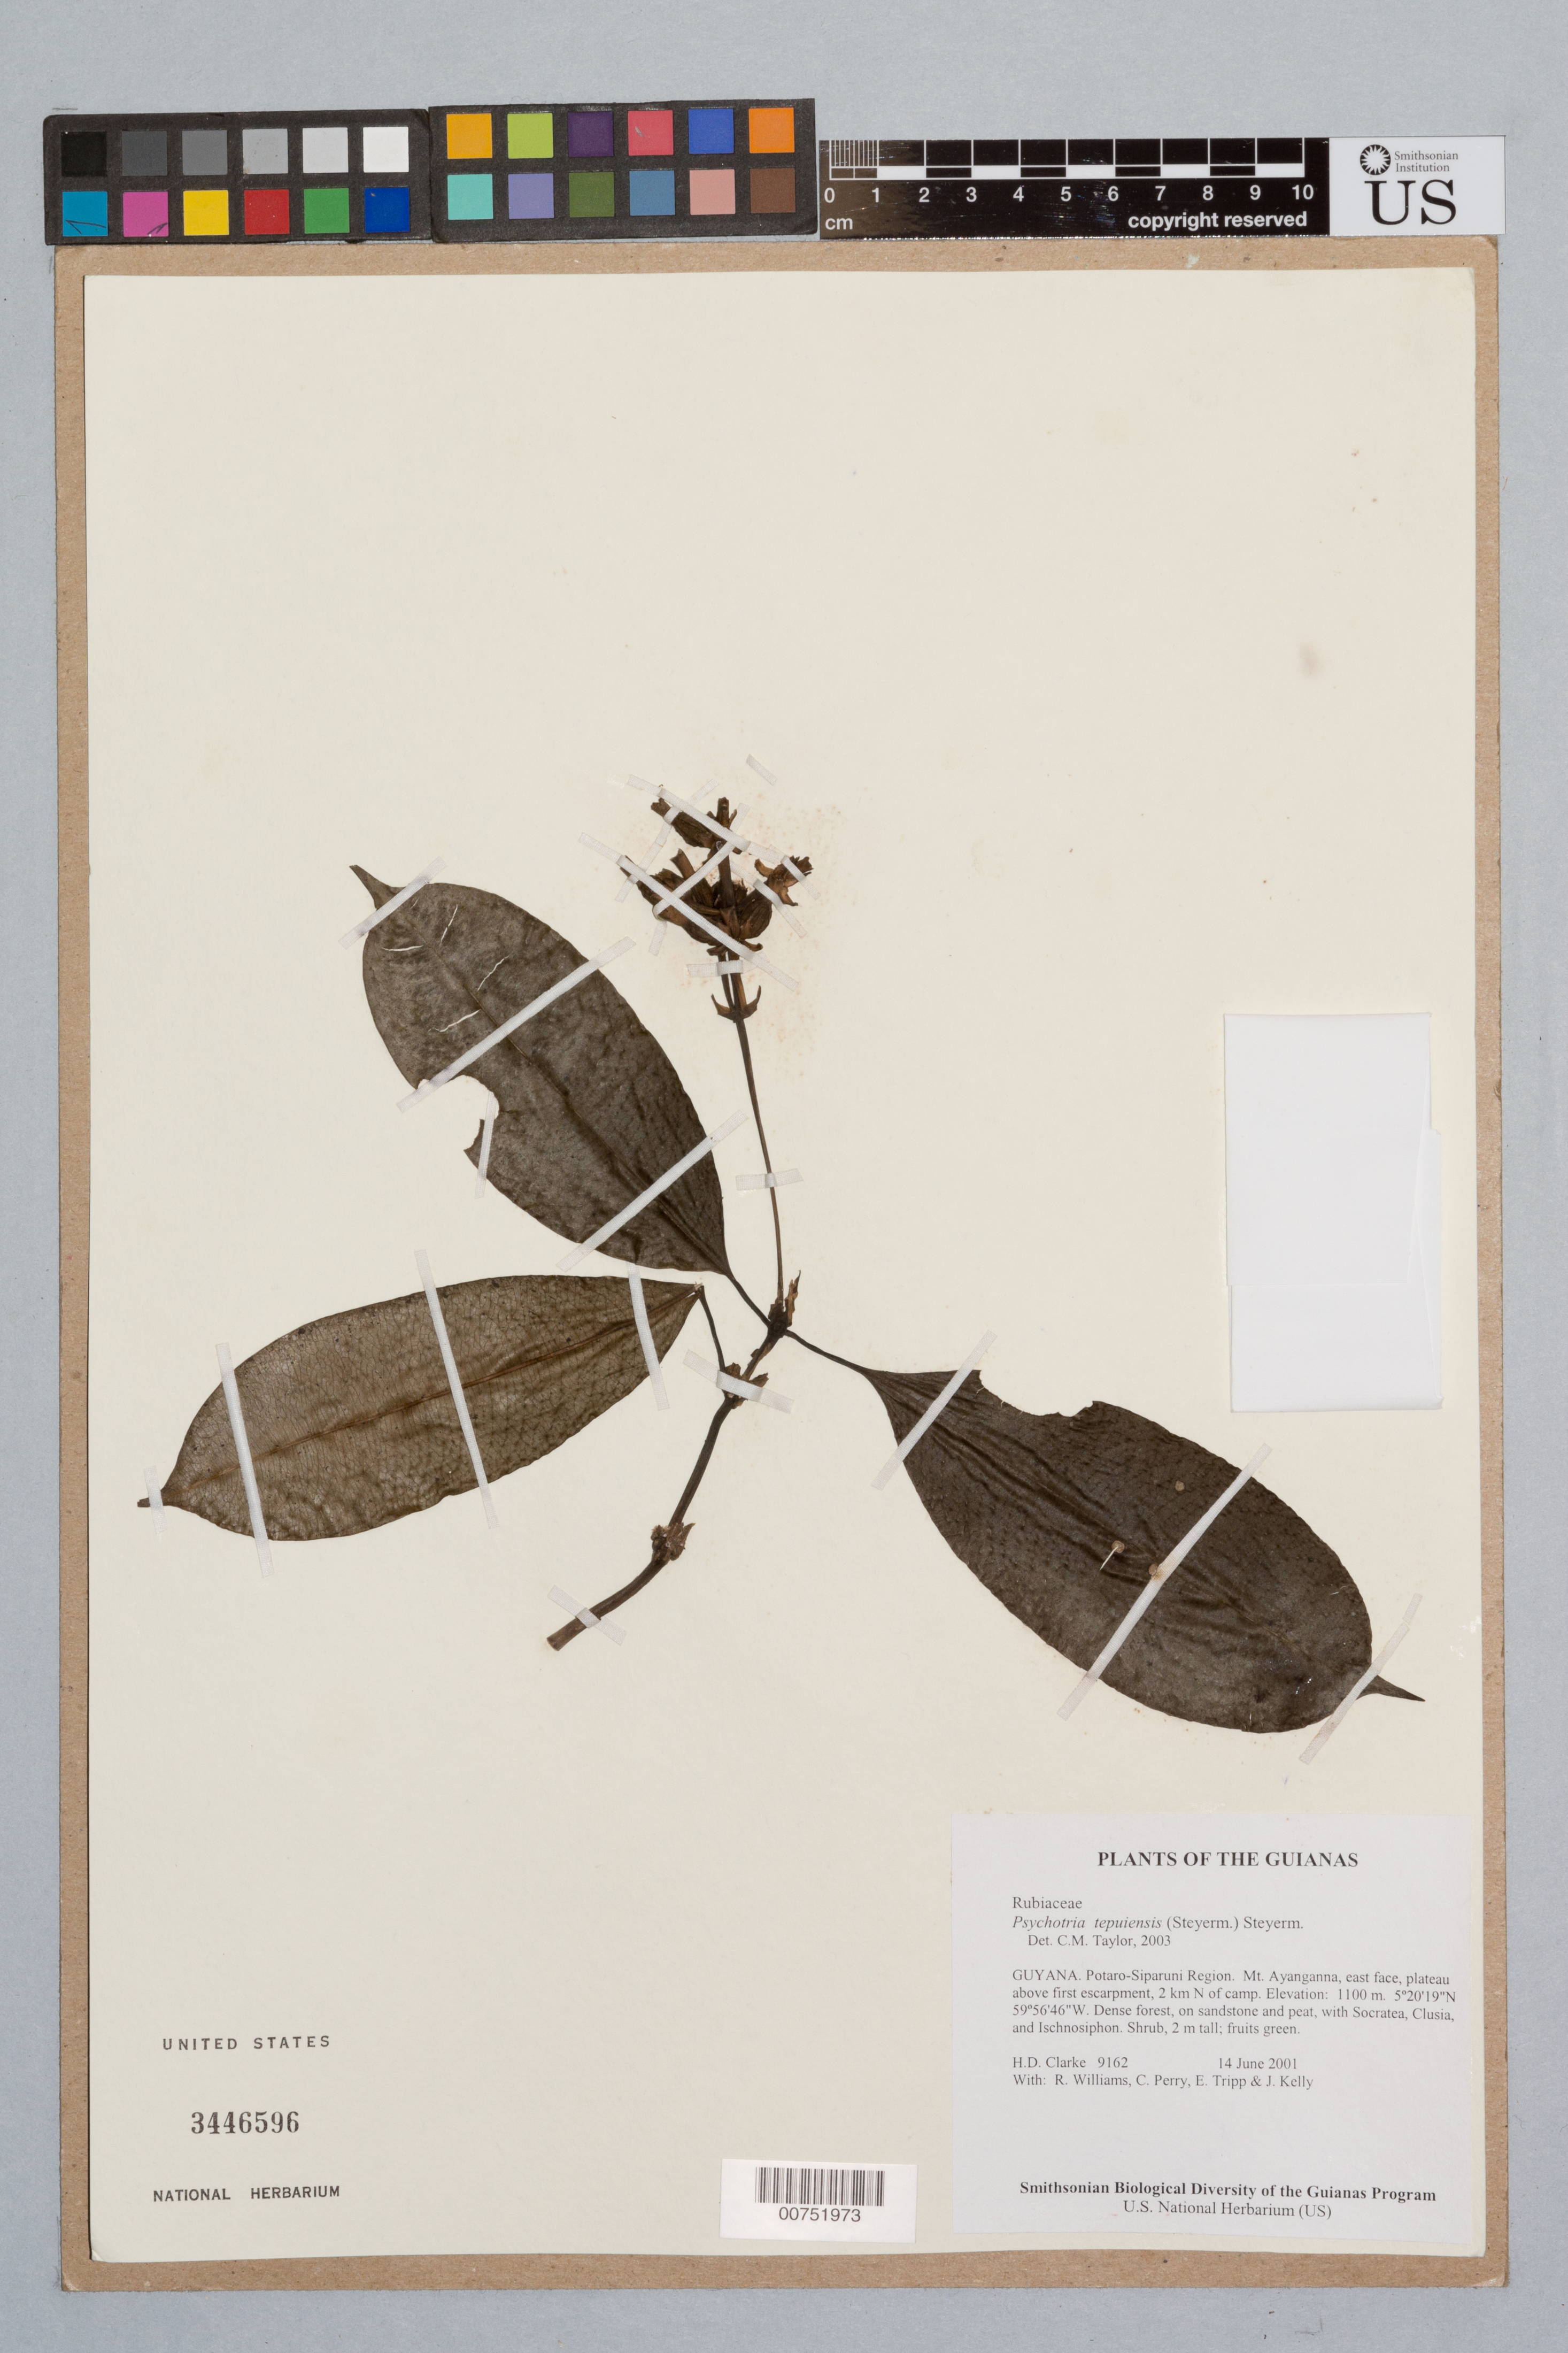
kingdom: Plantae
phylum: Tracheophyta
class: Magnoliopsida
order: Gentianales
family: Rubiaceae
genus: Palicourea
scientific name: Palicourea tepuiensis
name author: (Steyerm.) C.M. Taylor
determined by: Kirkbride, J. H., Jr.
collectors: H. D. Clarke, R. Williams, C. Perry, E. Tripp & J. Kelly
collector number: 9162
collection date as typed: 14 June 2001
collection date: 2001-06-14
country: Guyana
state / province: Potaro-Siparuni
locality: Mt. Ayanganna, east face, plateau above first escarpment, 2 km N of camp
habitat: Dense forest, on sandstone and peat, with Socratea, Clusia, and Ischnosiphon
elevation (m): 1100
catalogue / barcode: US 3446596